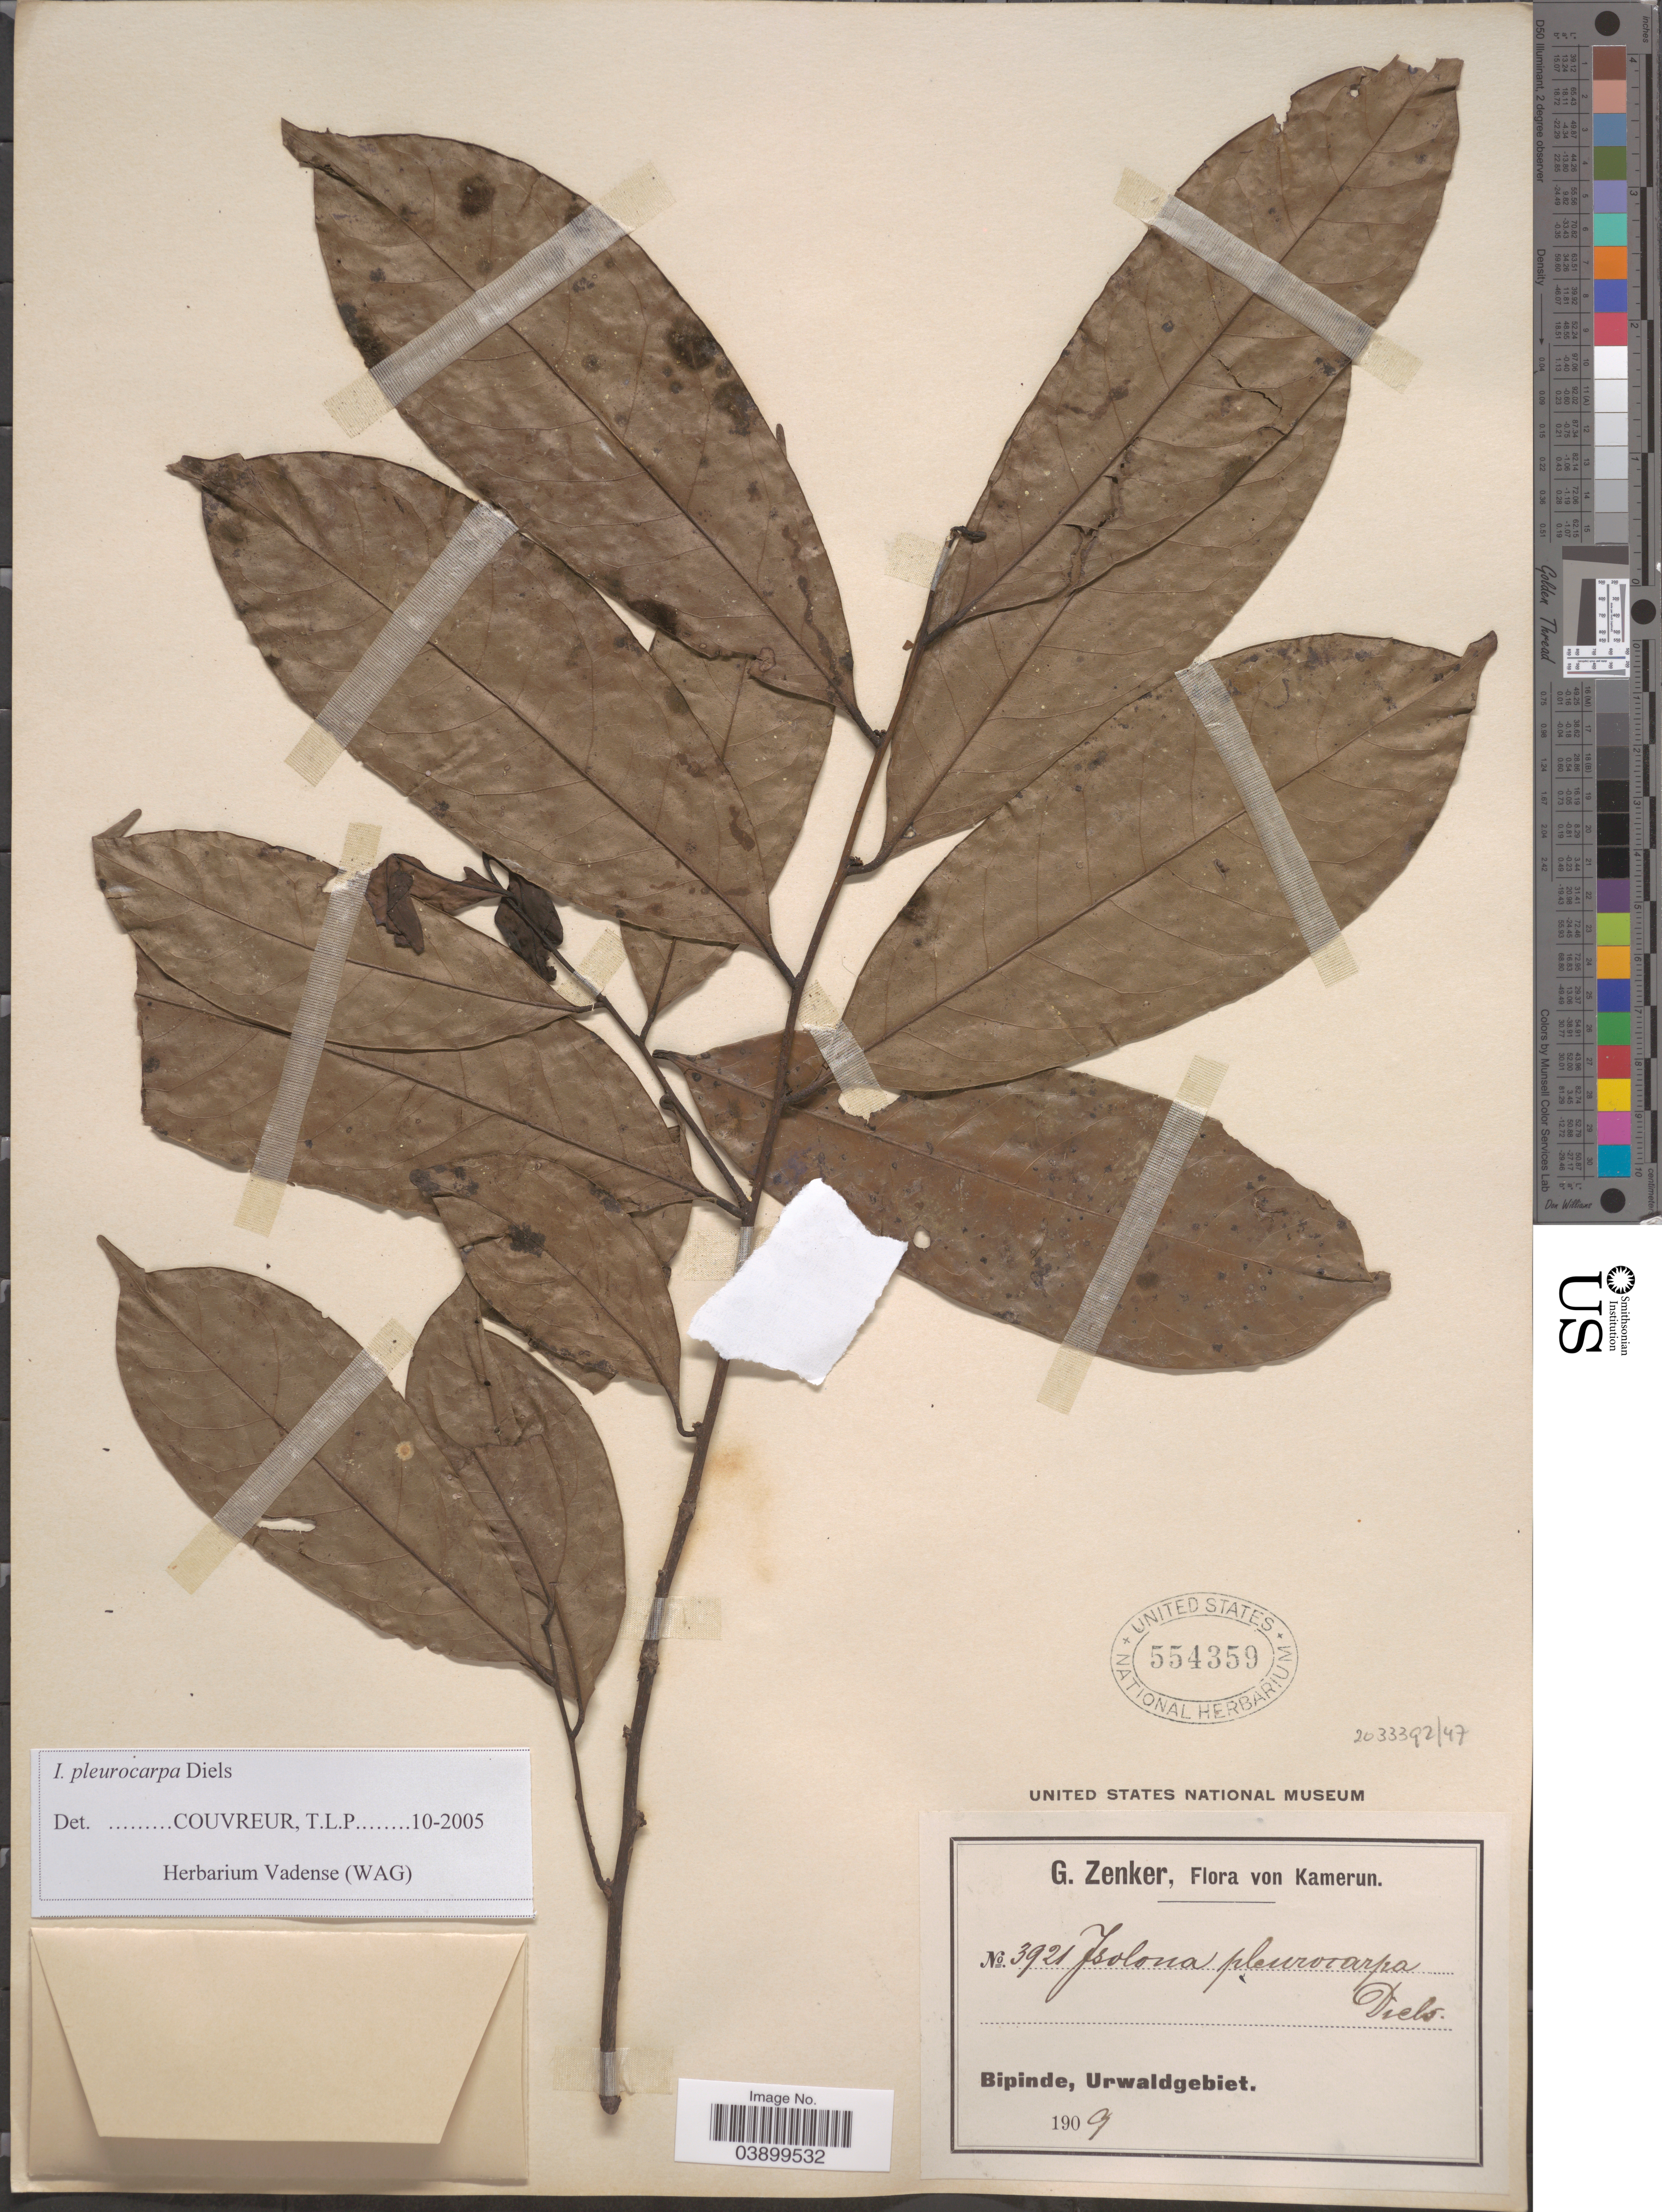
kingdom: Plantae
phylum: Tracheophyta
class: Magnoliopsida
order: Magnoliales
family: Annonaceae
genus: Isolona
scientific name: Isolona pleurocarpa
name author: Diels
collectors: G. A. Zenker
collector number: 3921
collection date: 1909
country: Cameroon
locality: Bipinde, Urwaldgebiet.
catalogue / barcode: US 554359